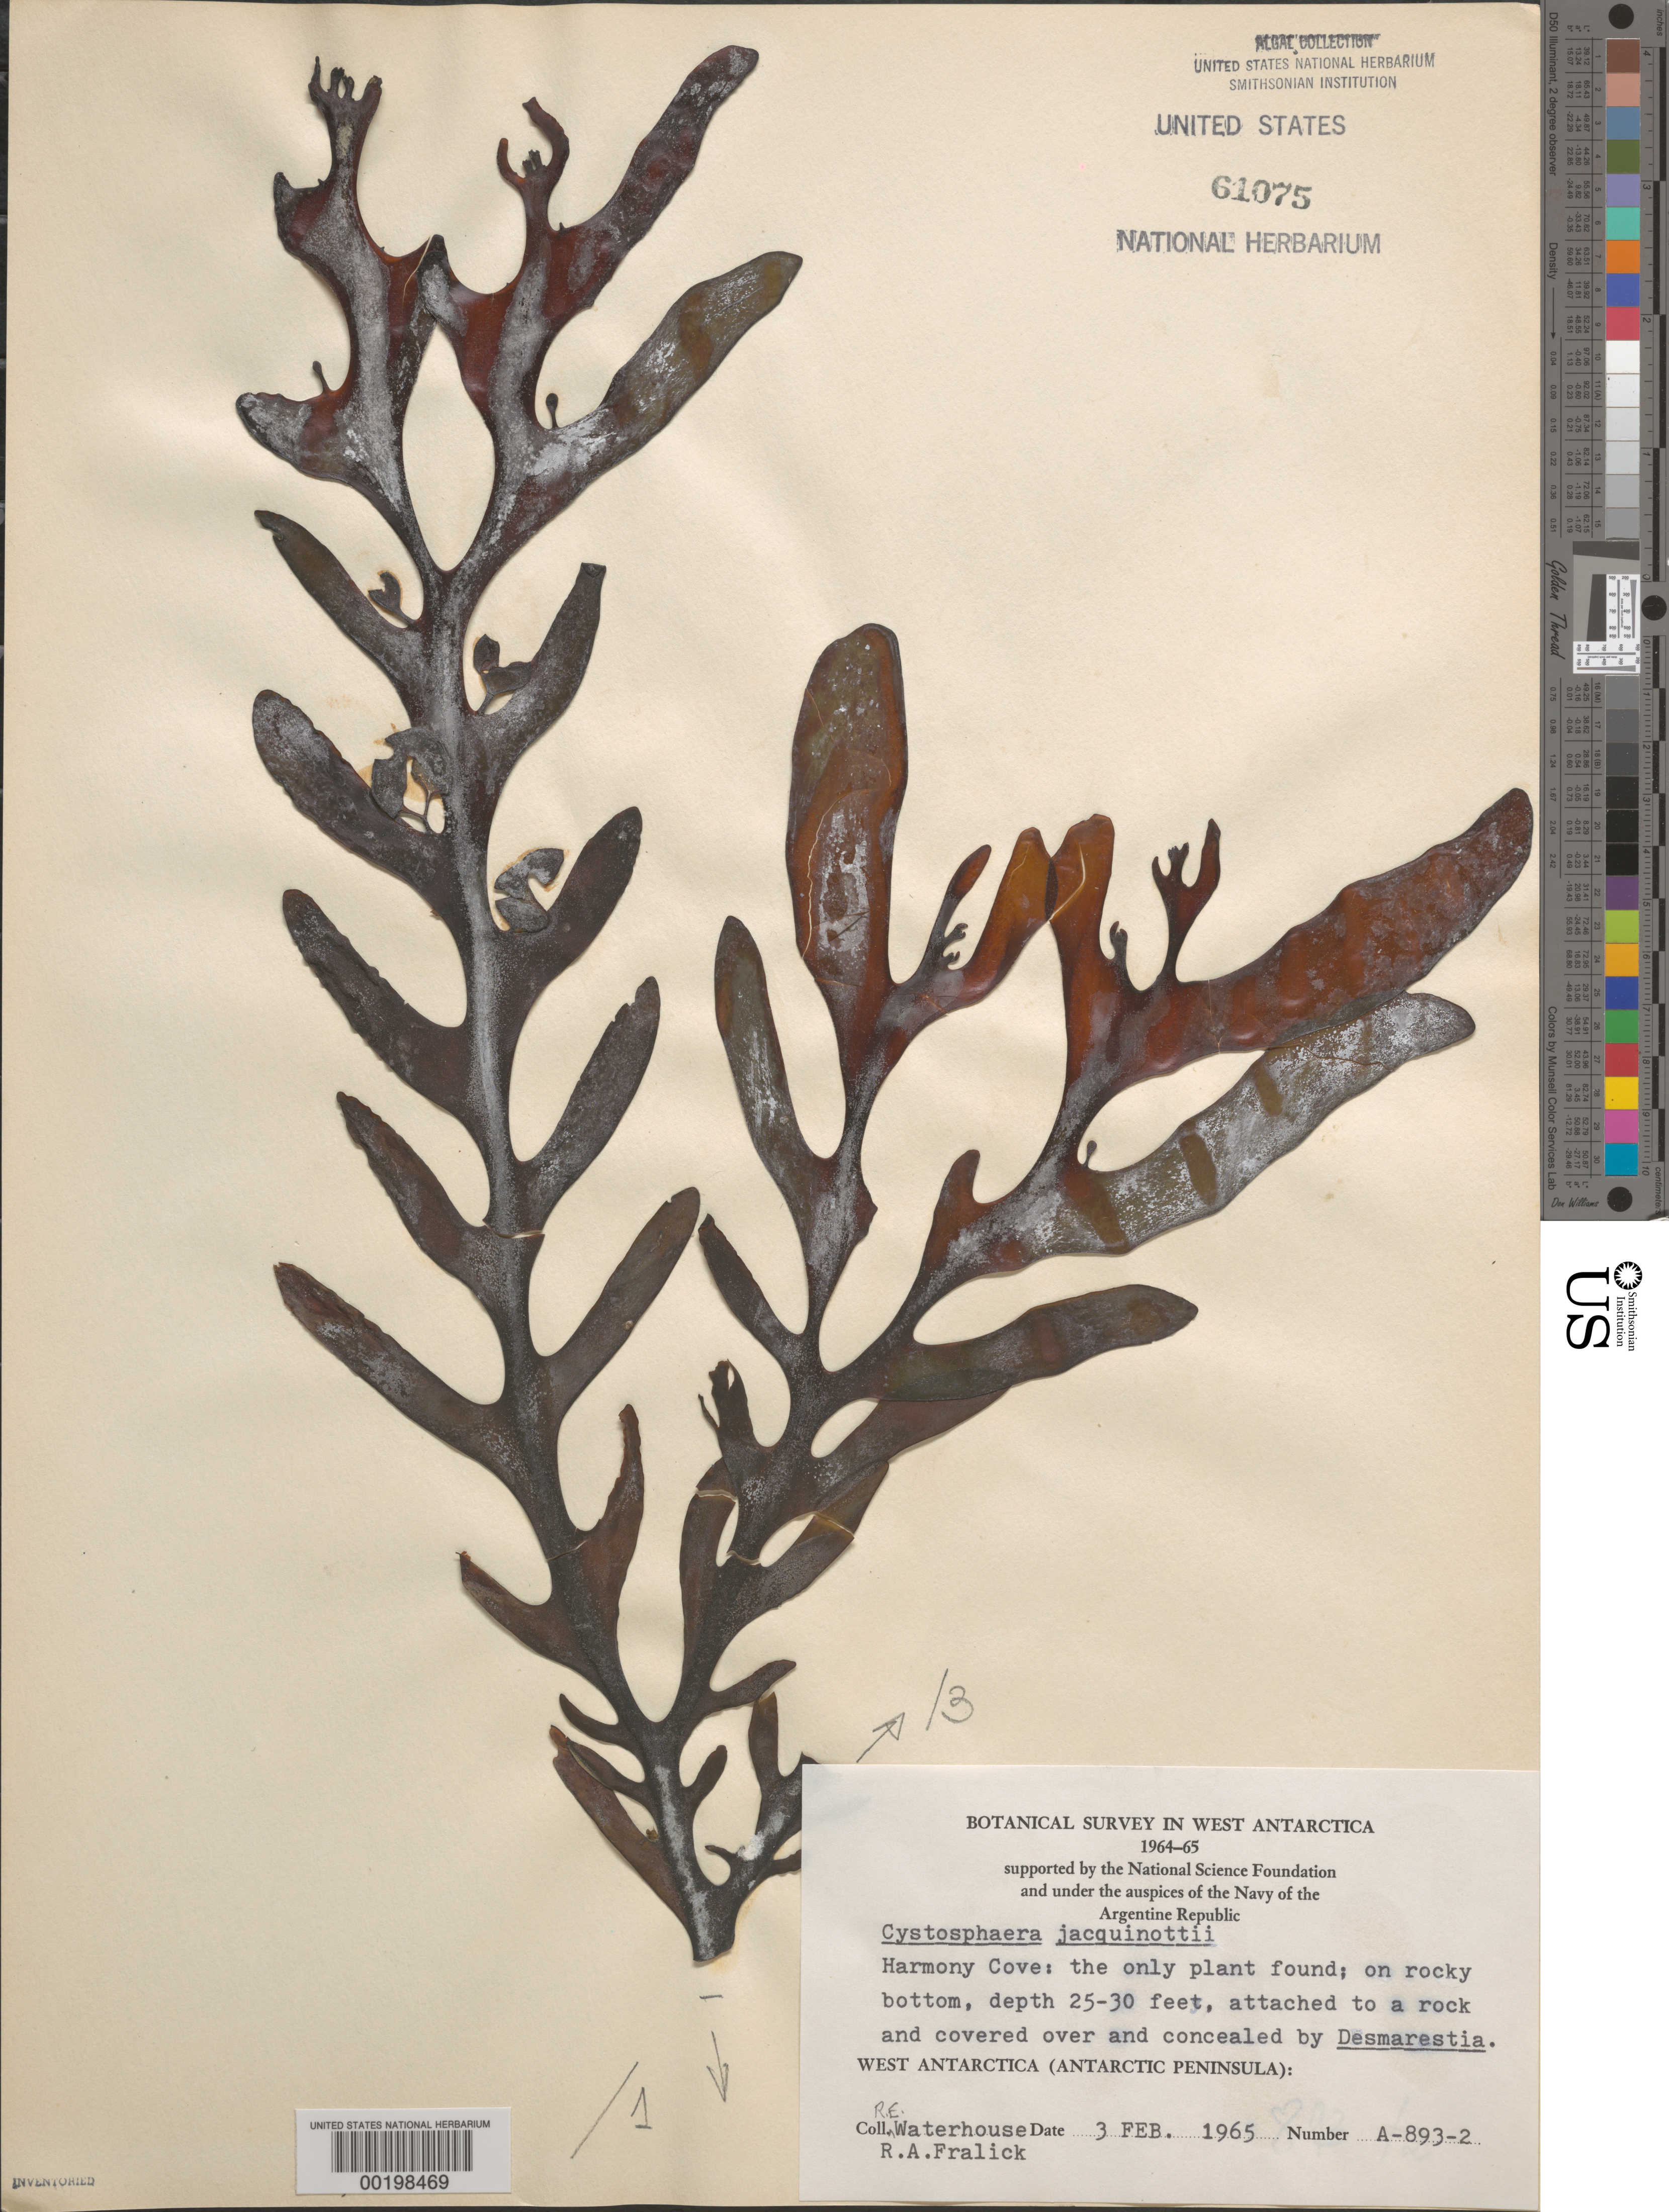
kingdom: Chromista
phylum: Ochrophyta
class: Phaeophyceae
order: Fucales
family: Seirococcaceae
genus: Cystosphaera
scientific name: Cystosphaera jacquinotii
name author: (Montagne) Skottsberg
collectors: R. Waterhouse & R. Fralick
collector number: A-893-2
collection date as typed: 03 Feb 1965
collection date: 1965-02-03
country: Antarctica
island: Nelson Island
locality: Harmony Cove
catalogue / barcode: US 61075